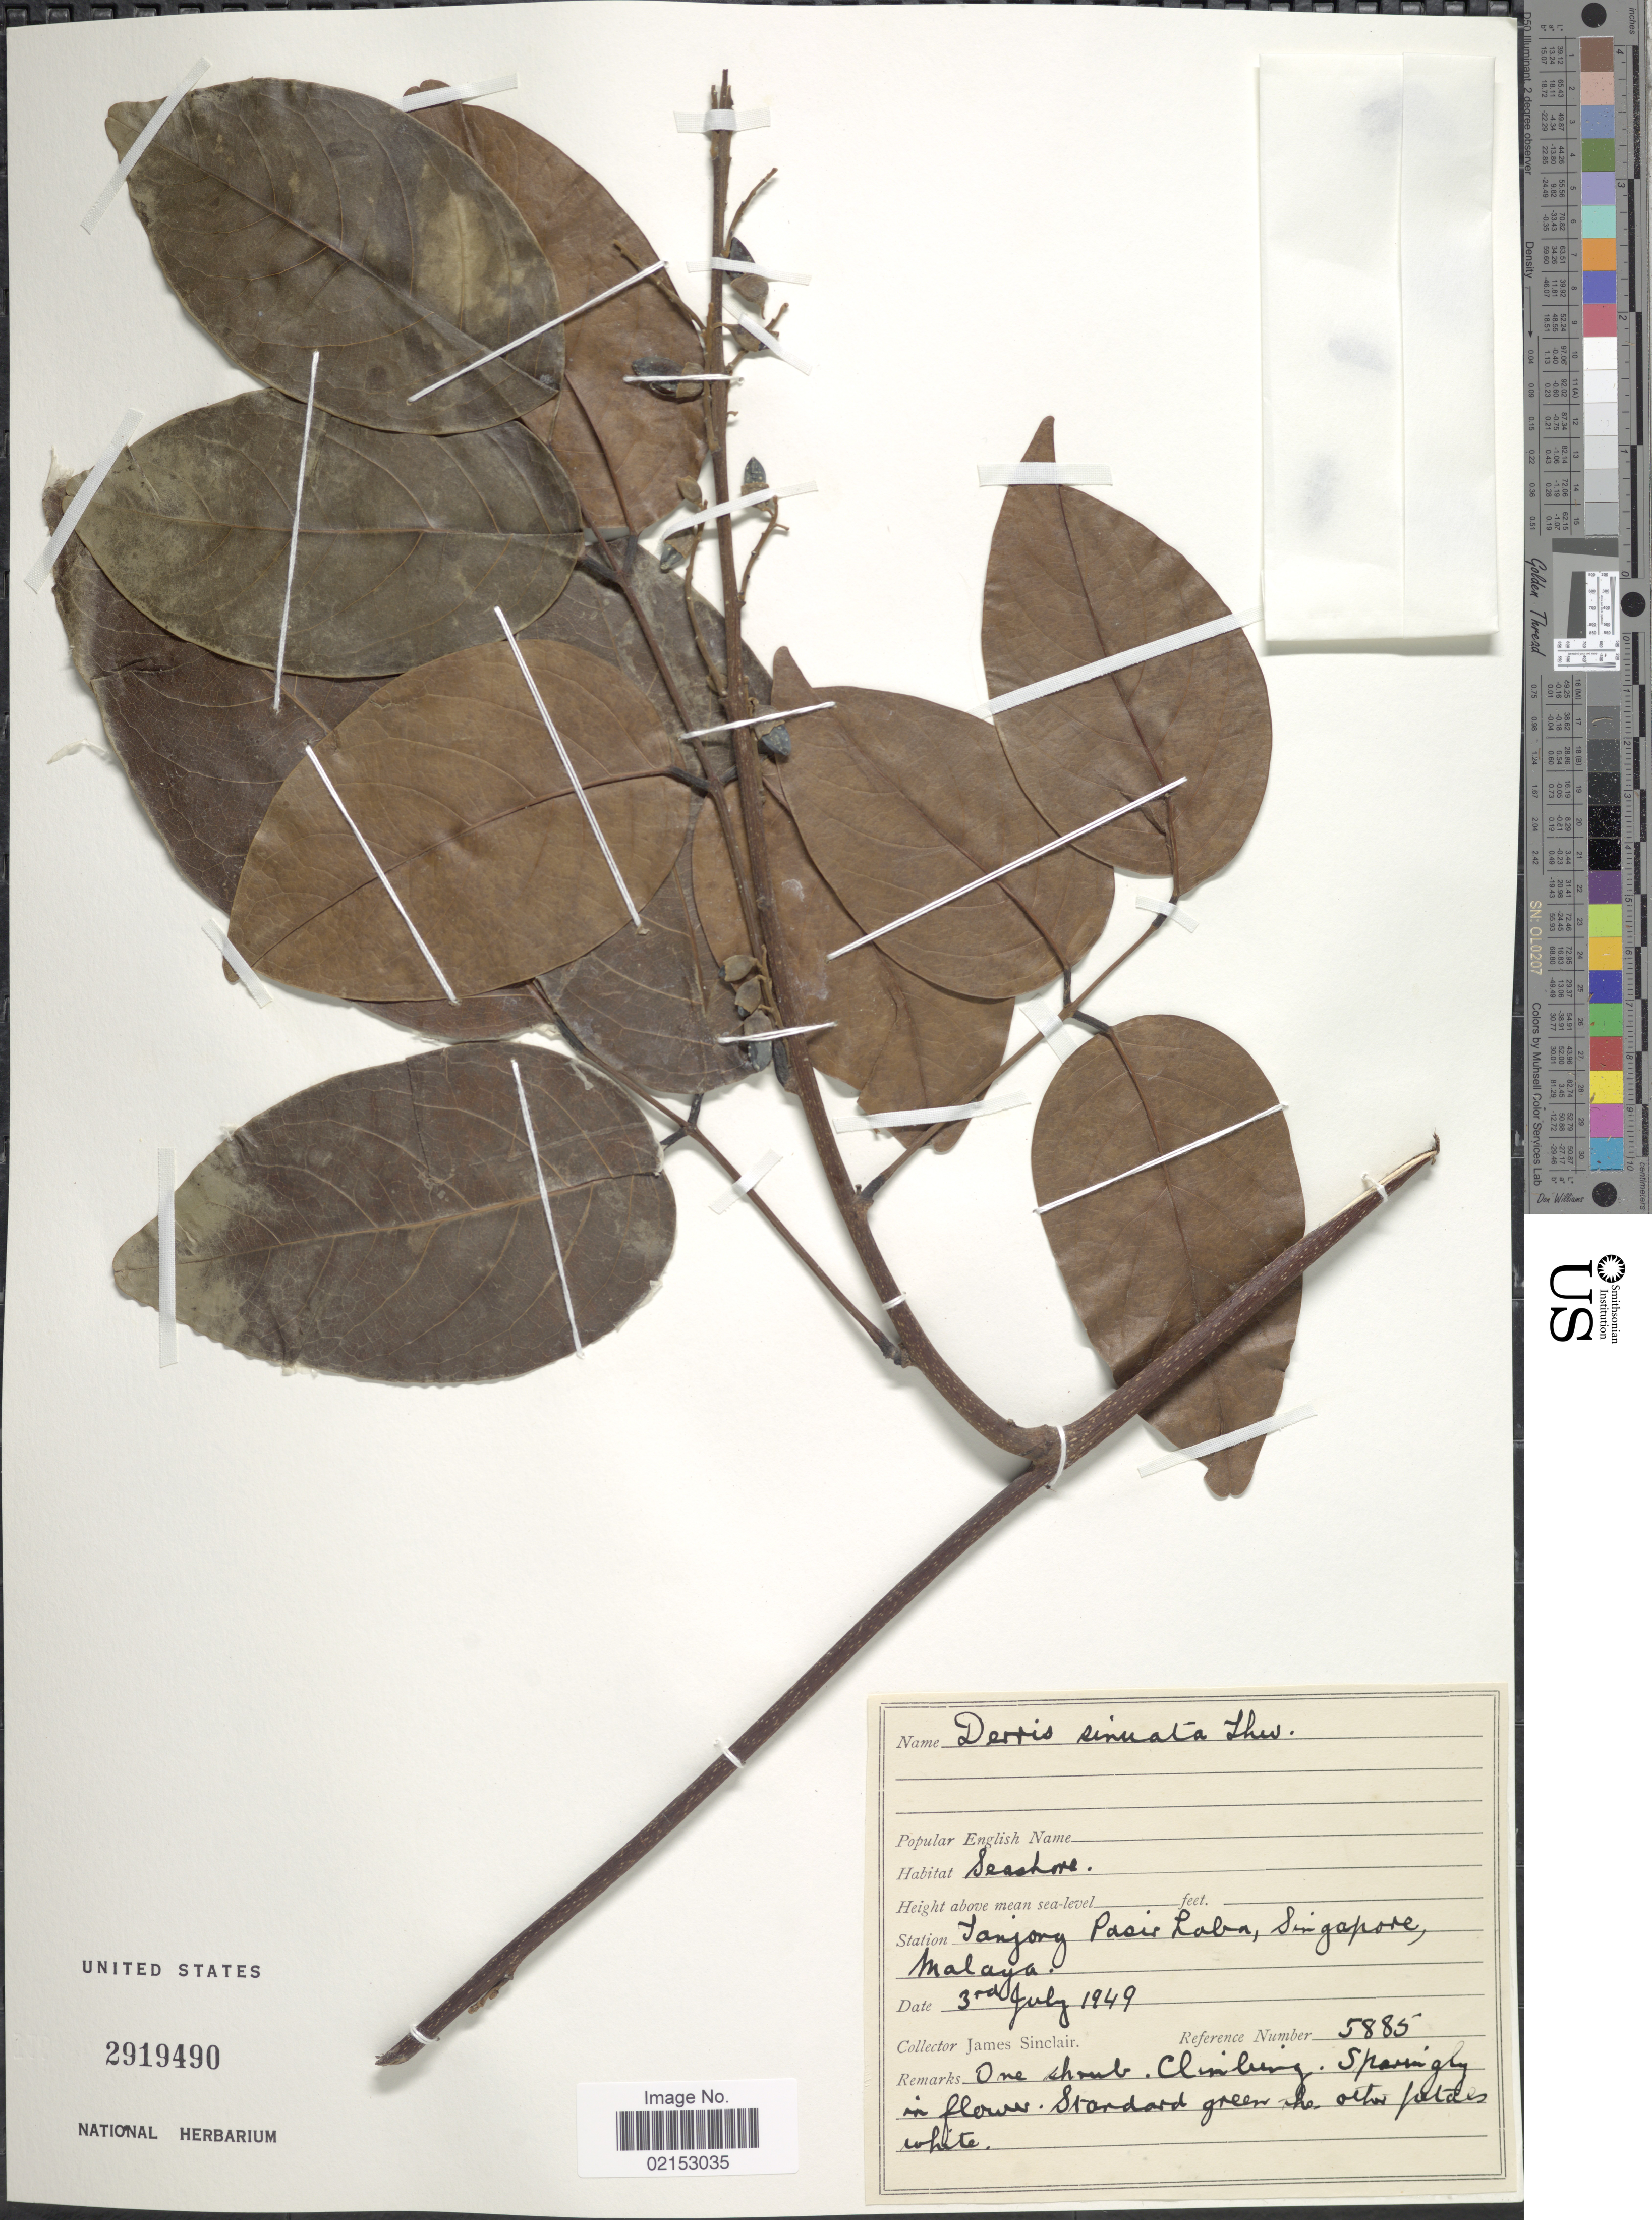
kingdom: Plantae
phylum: Tracheophyta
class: Magnoliopsida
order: Fabales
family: Fabaceae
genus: Aganope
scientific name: Aganope heptaphylla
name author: (L.) Polhill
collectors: J. Sinclair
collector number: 5885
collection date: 1949-07-03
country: Singapore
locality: Seashore, Tanjong Pasir Loba, Singapore, Malaya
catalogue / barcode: US 2919490